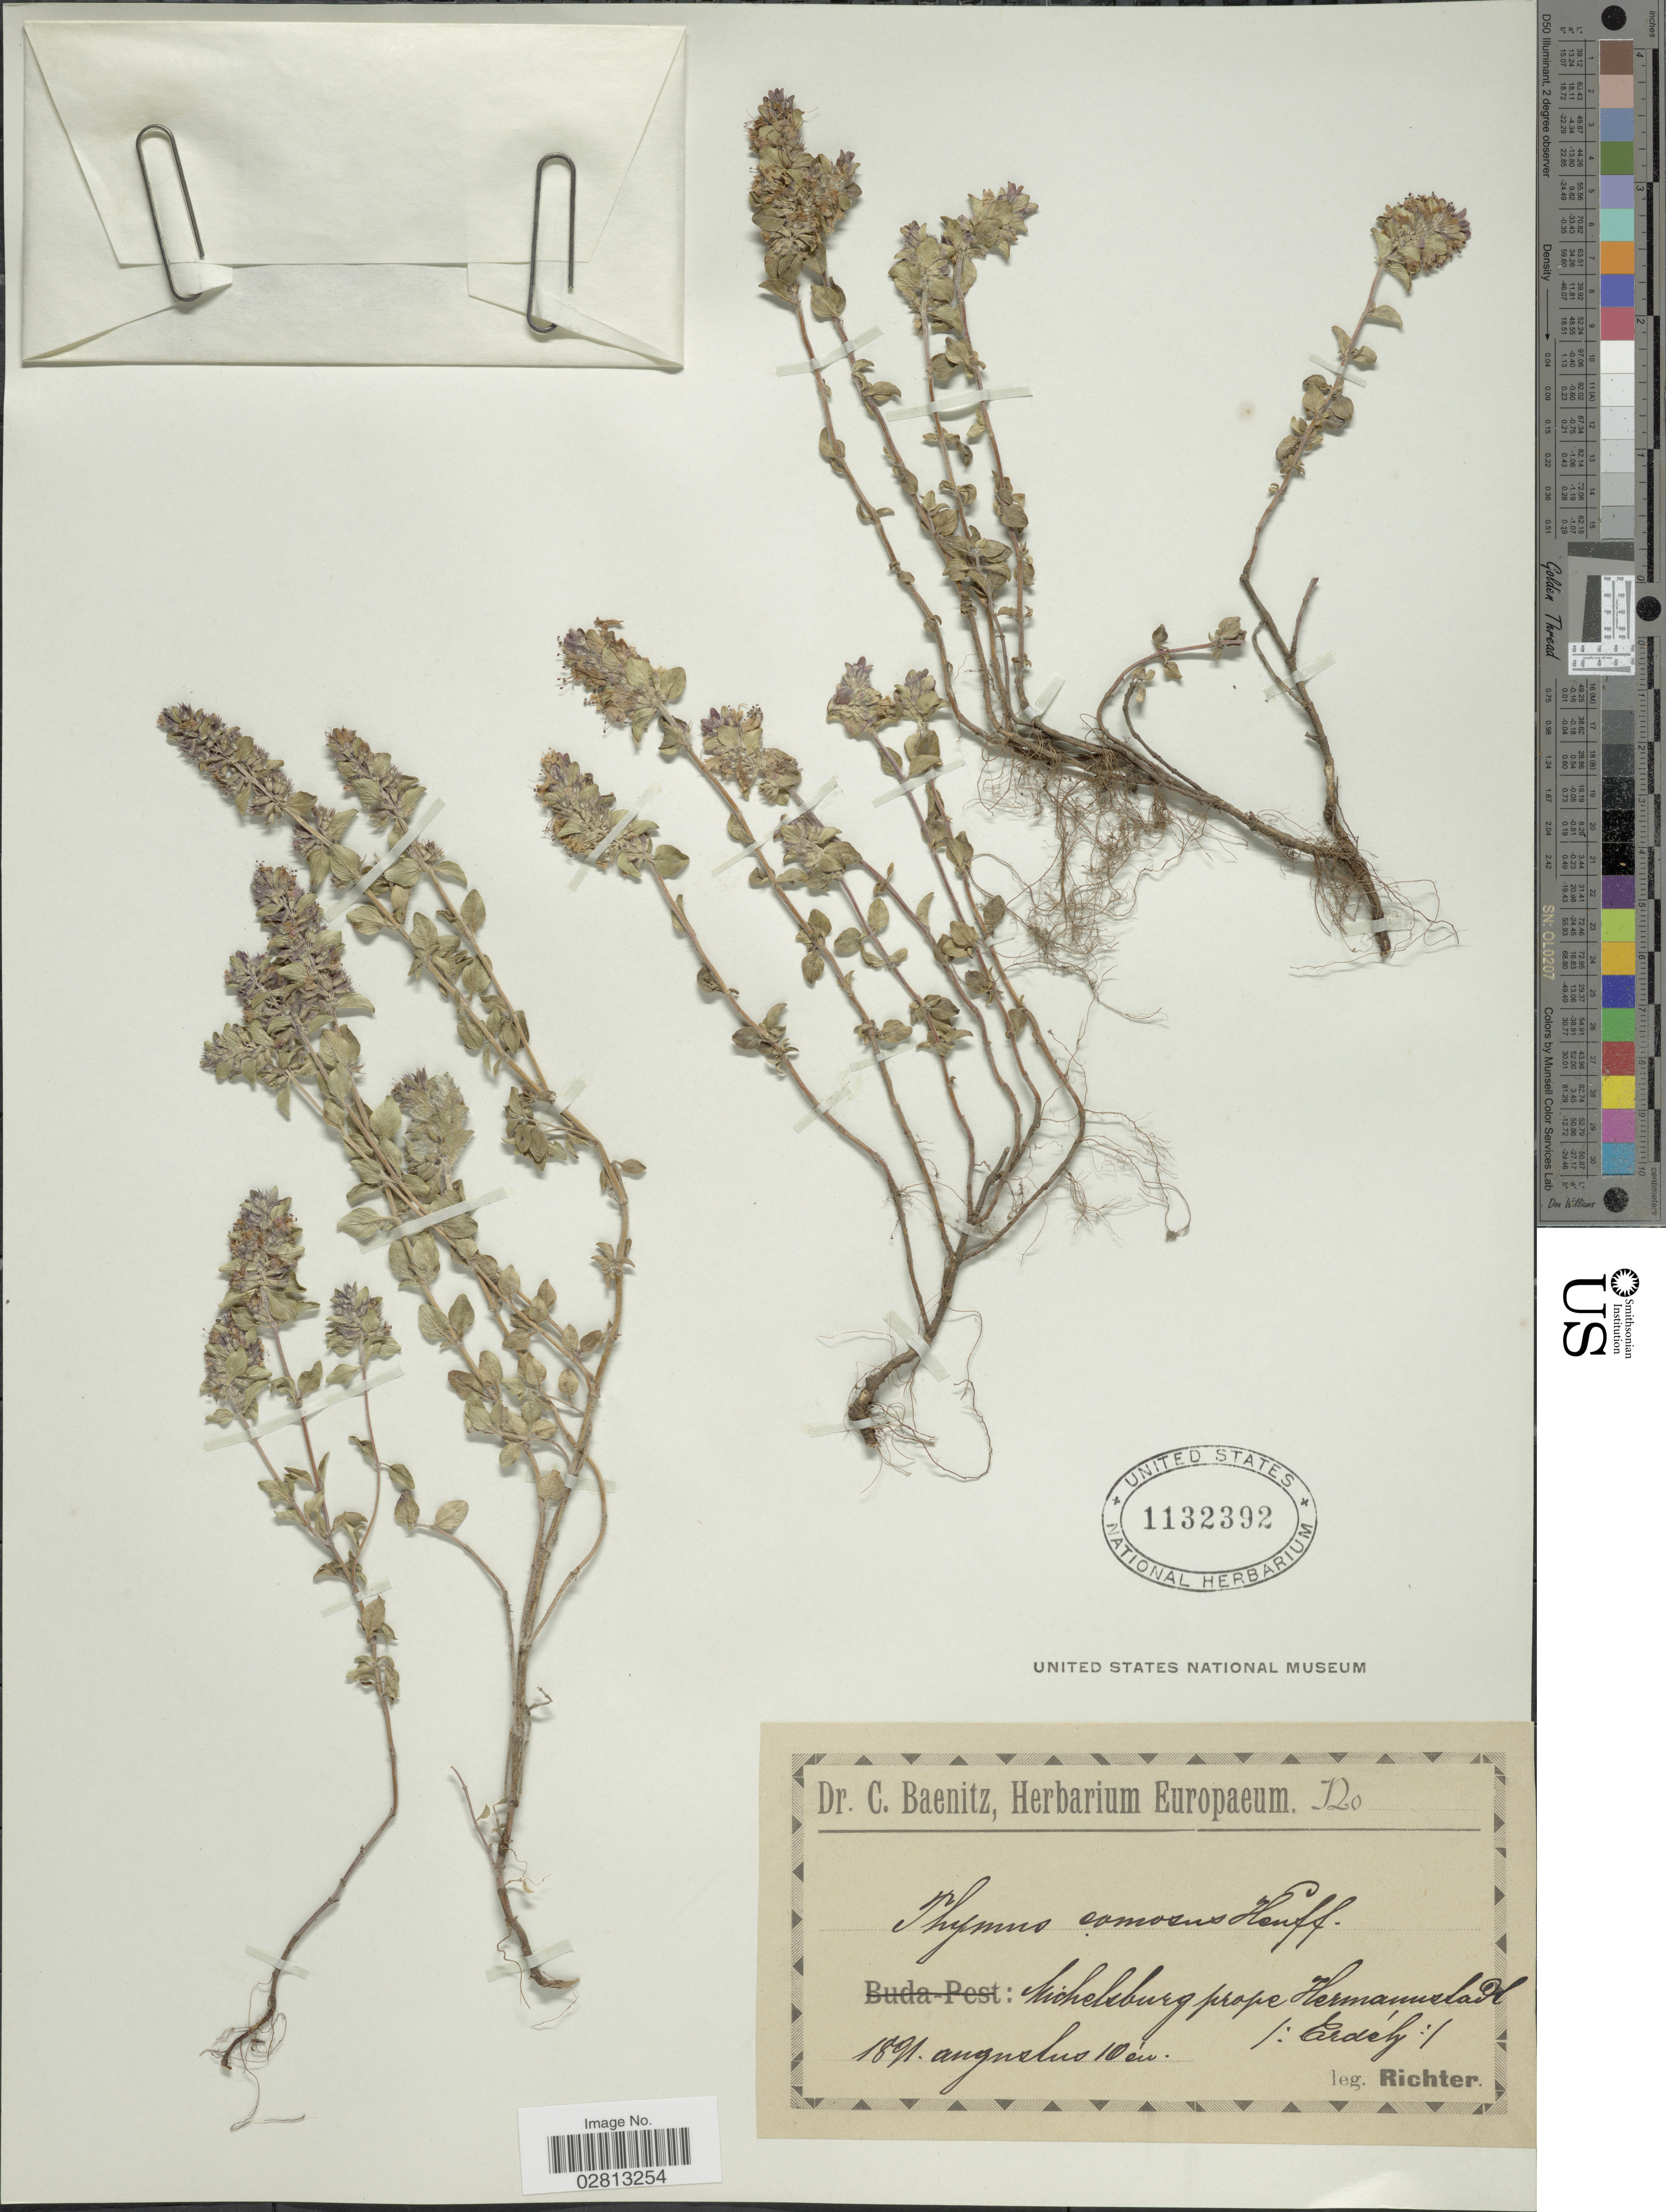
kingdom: Plantae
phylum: Tracheophyta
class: Magnoliopsida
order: Lamiales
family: Lamiaceae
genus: Thymus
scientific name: Thymus comosus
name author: Heuff. ex Griseb. & Schenk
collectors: -- Richter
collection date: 1891-08-10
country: Germany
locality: Michelsburg prope Hermanusladl [interpreted], Erdely [interpreted]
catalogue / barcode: US 1132392